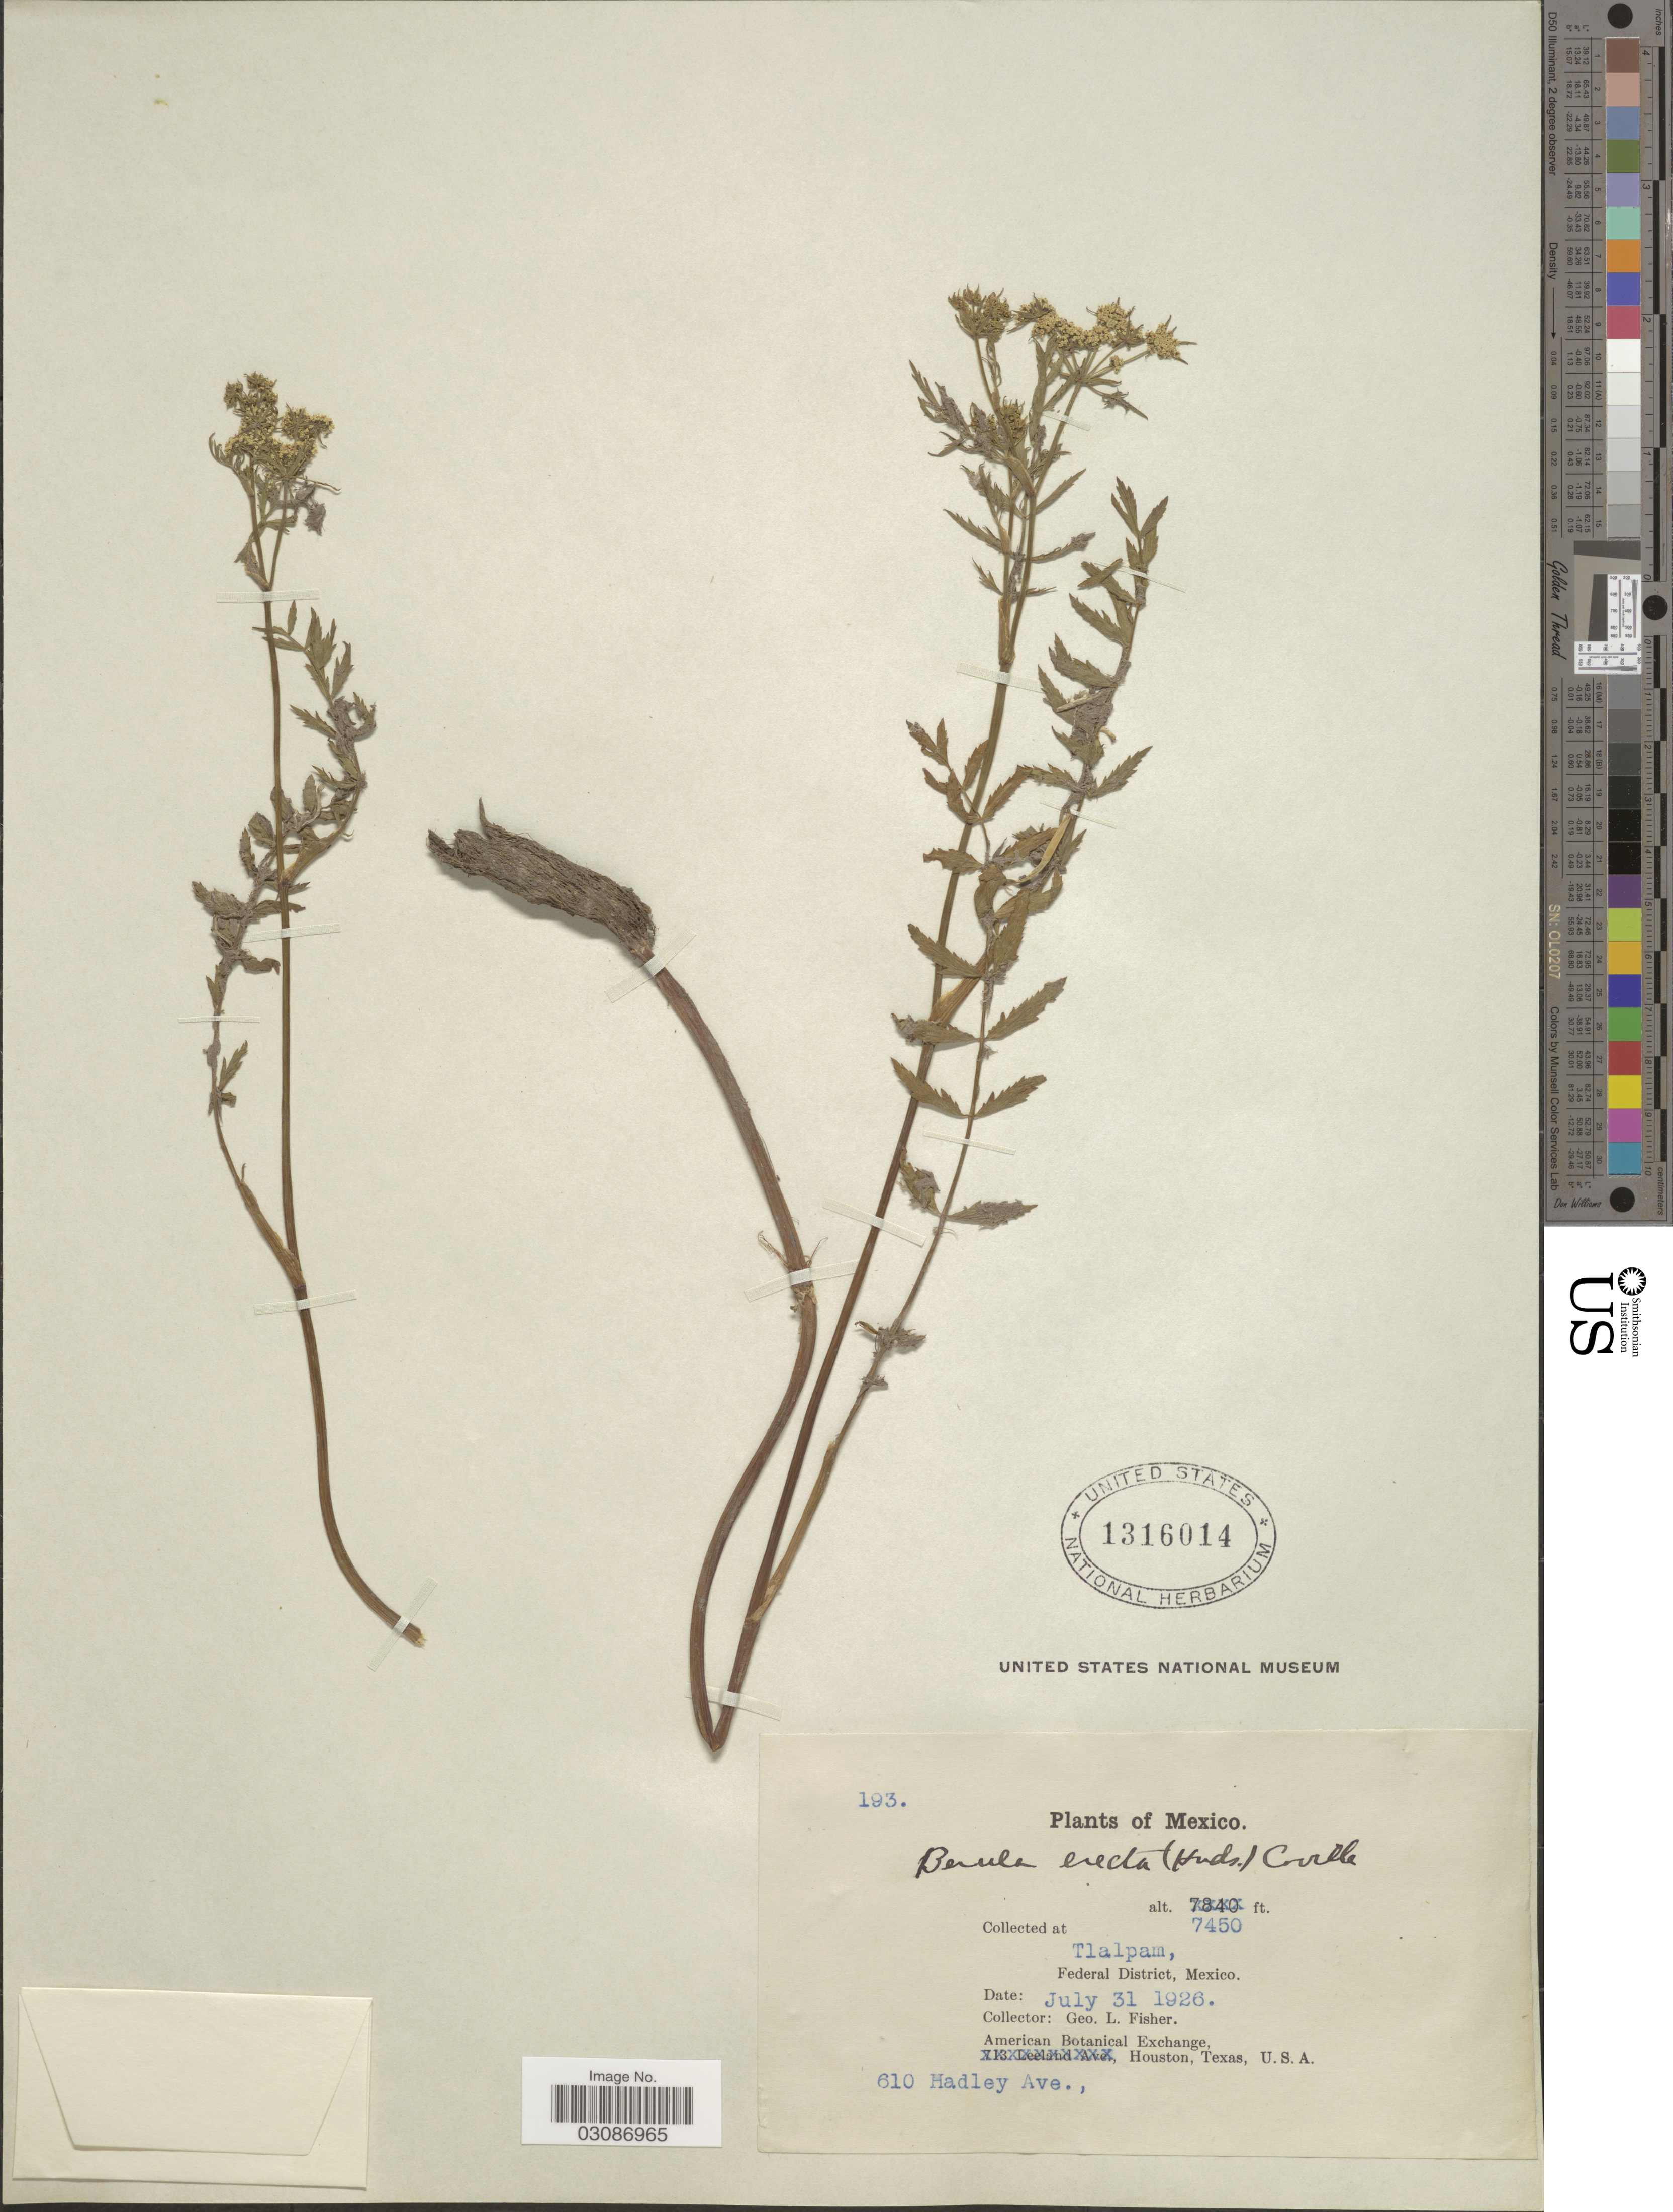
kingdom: Plantae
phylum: Tracheophyta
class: Magnoliopsida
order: Apiales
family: Apiaceae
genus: Berula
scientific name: Berula erecta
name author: (Huds.) Coville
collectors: G. L. Fisher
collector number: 193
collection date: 1926-07-31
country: Mexico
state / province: Distrito Federal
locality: Tlalpam, Federal District.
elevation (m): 2271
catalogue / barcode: US 1316014